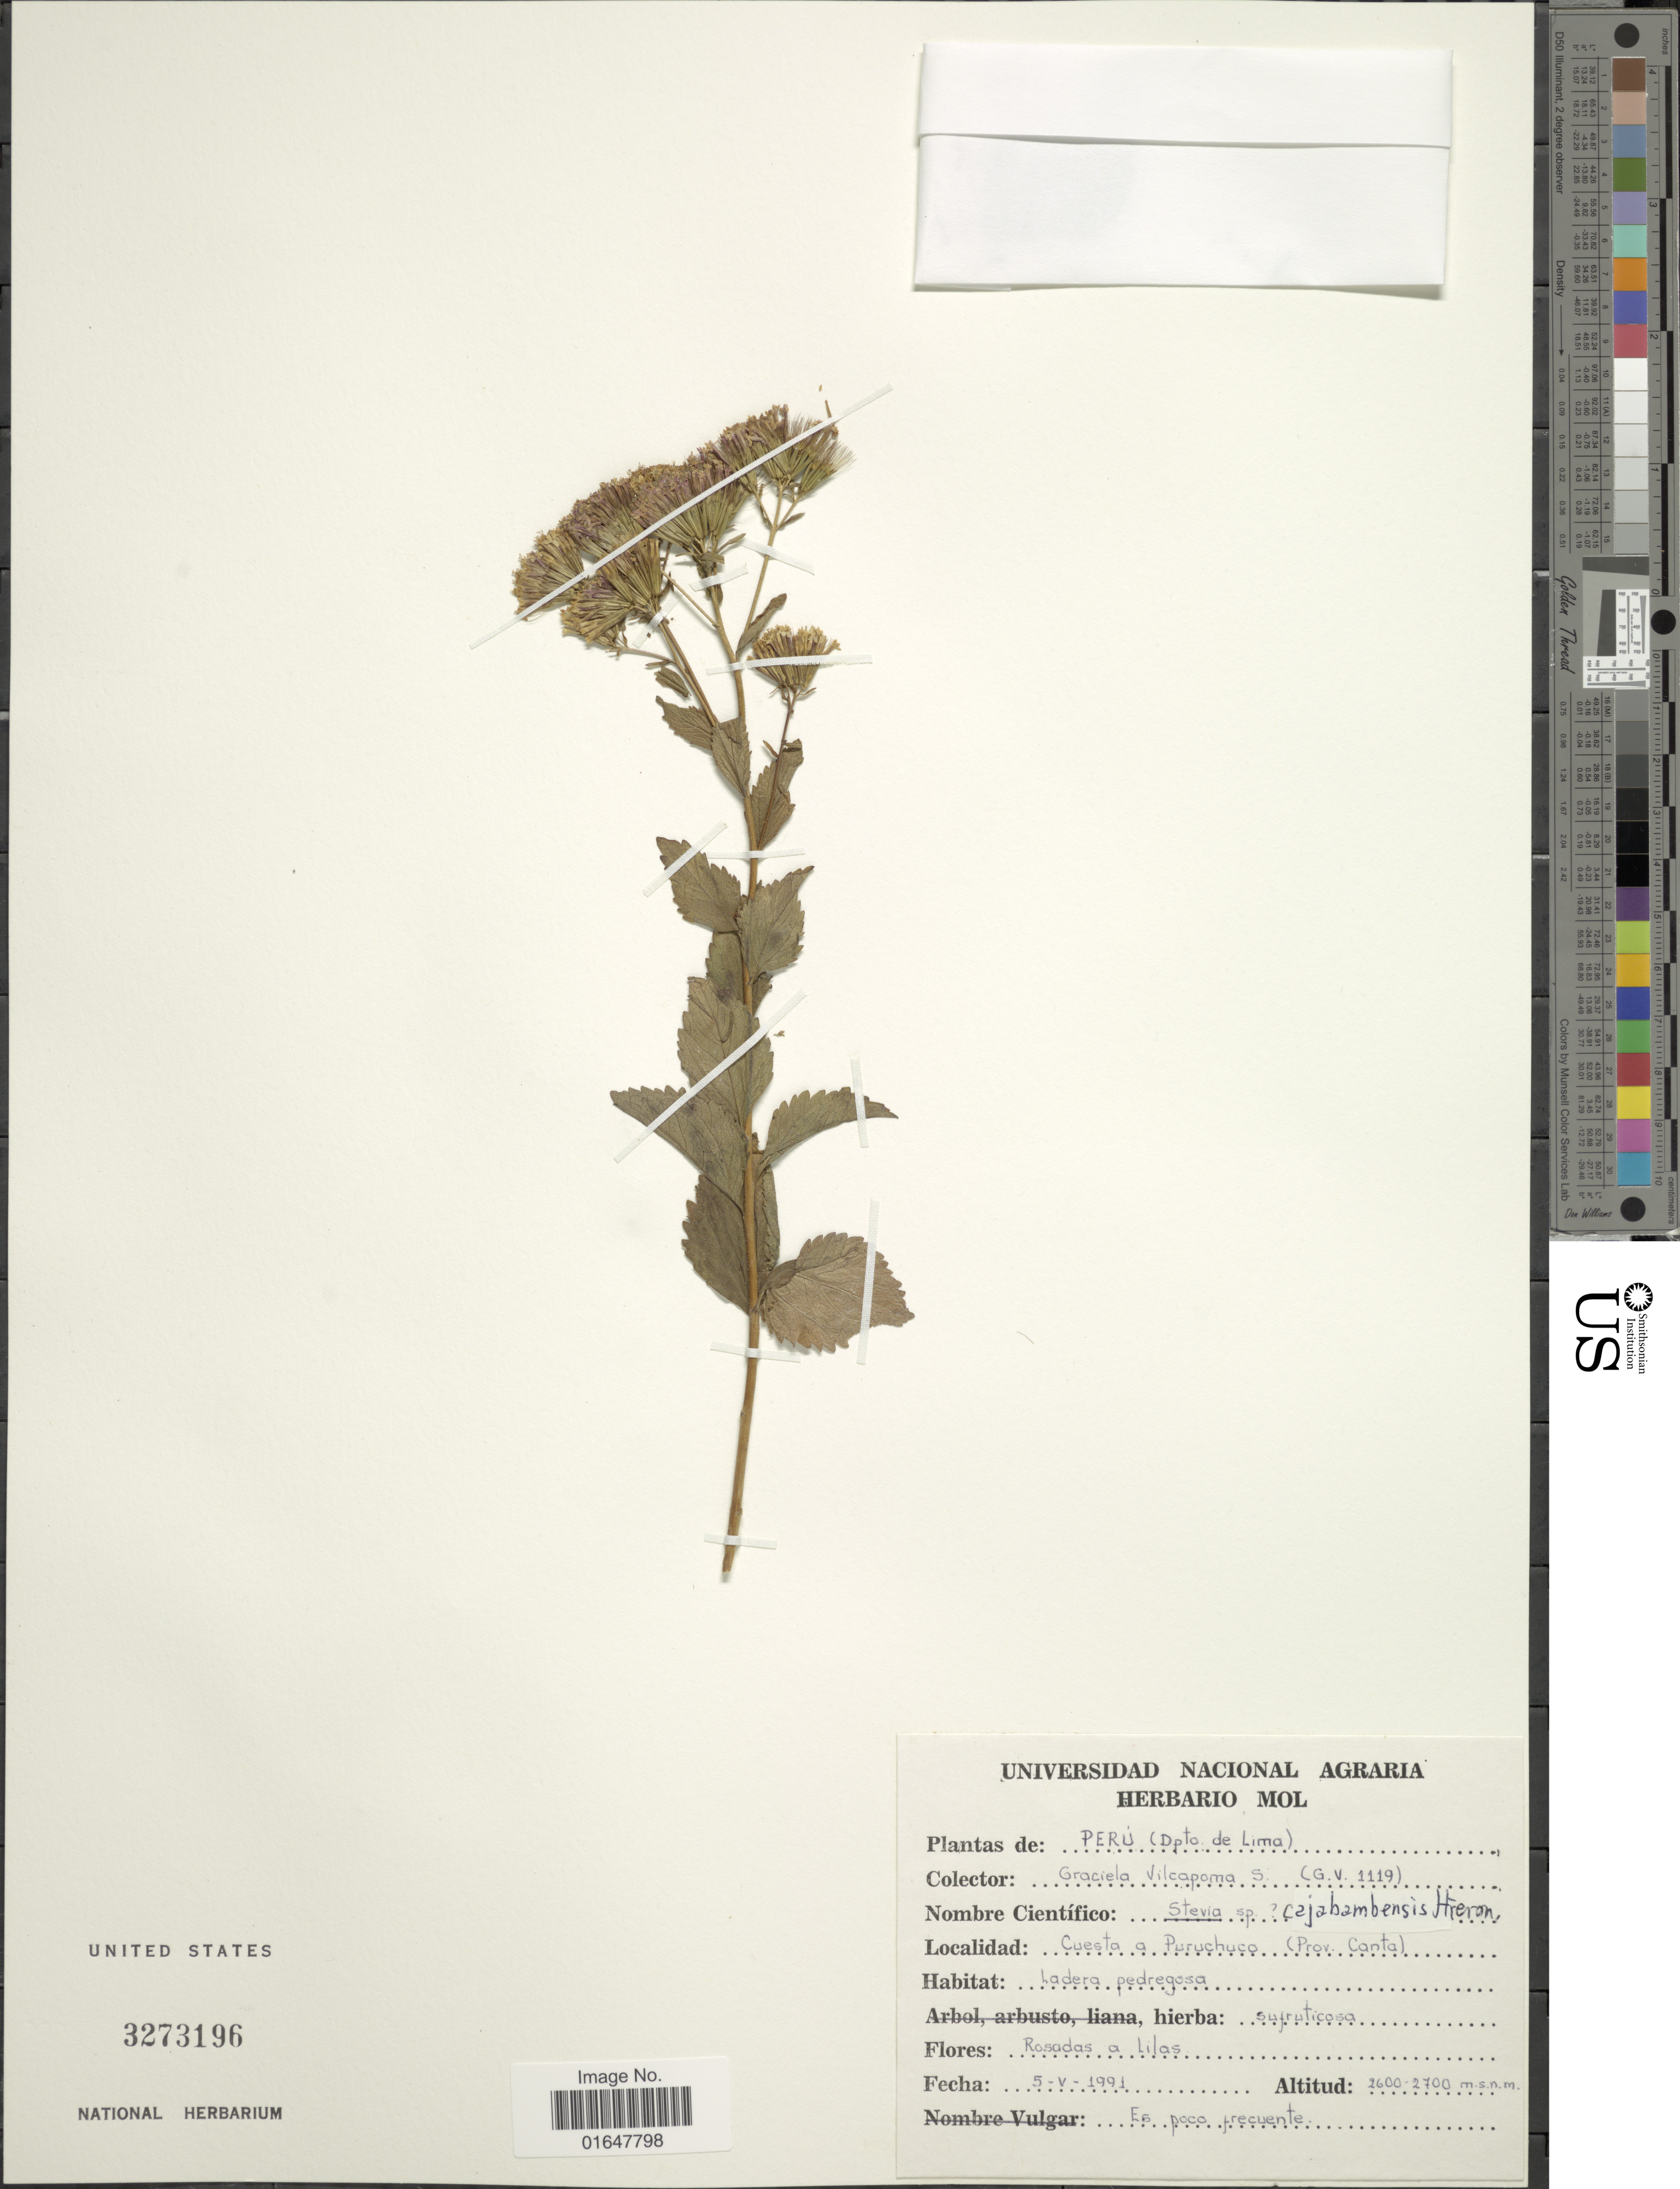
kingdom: Plantae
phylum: Tracheophyta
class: Magnoliopsida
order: Asterales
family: Asteraceae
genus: Stevia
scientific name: Stevia cajabambensis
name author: Hieron. in Urb.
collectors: G. Vilcapoma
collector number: G.V.1119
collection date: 1991-05-05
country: Peru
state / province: Lima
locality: Cuesta a Puruchuco (Prov. Canta)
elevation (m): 2600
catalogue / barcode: US 3273196